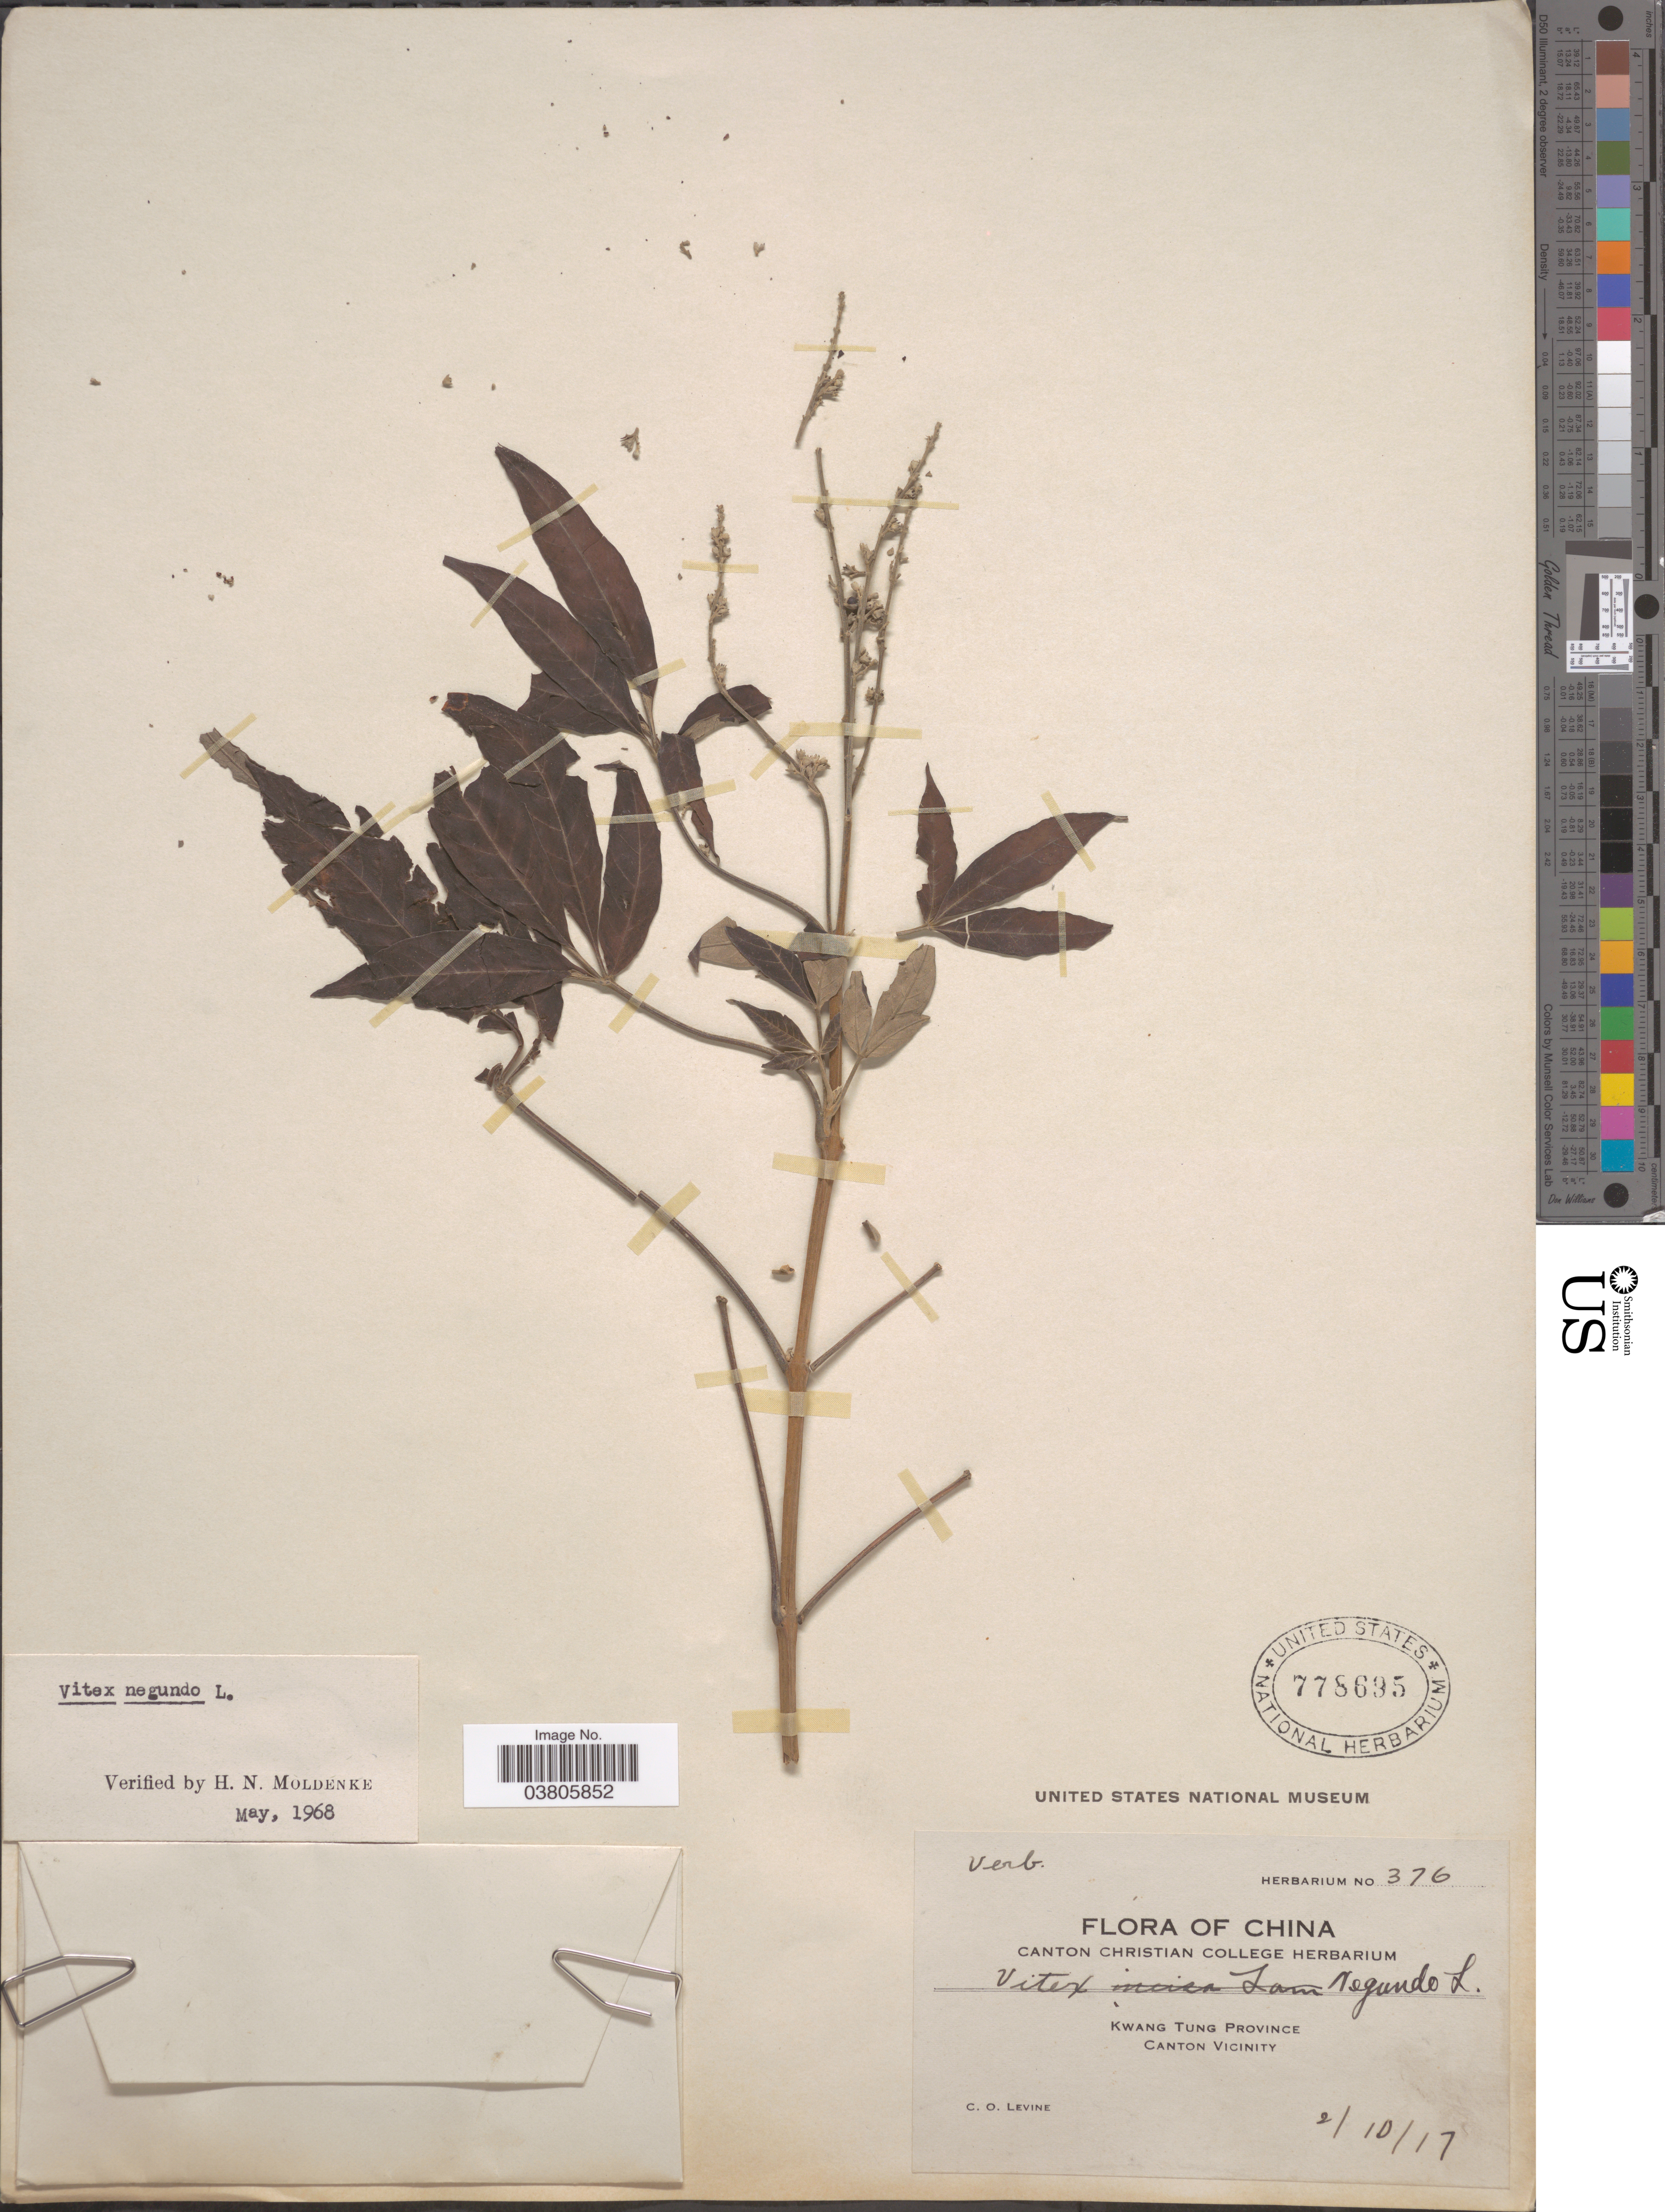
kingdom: Plantae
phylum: Tracheophyta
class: Magnoliopsida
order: Lamiales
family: Lamiaceae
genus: Vitex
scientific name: Vitex negundo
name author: L.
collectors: C. O. Levine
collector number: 376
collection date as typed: Transcribed d/m/y: 2/10/17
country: China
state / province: Guangdong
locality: Kwang Tung Province. Canton Vicinity.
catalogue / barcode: US 778695